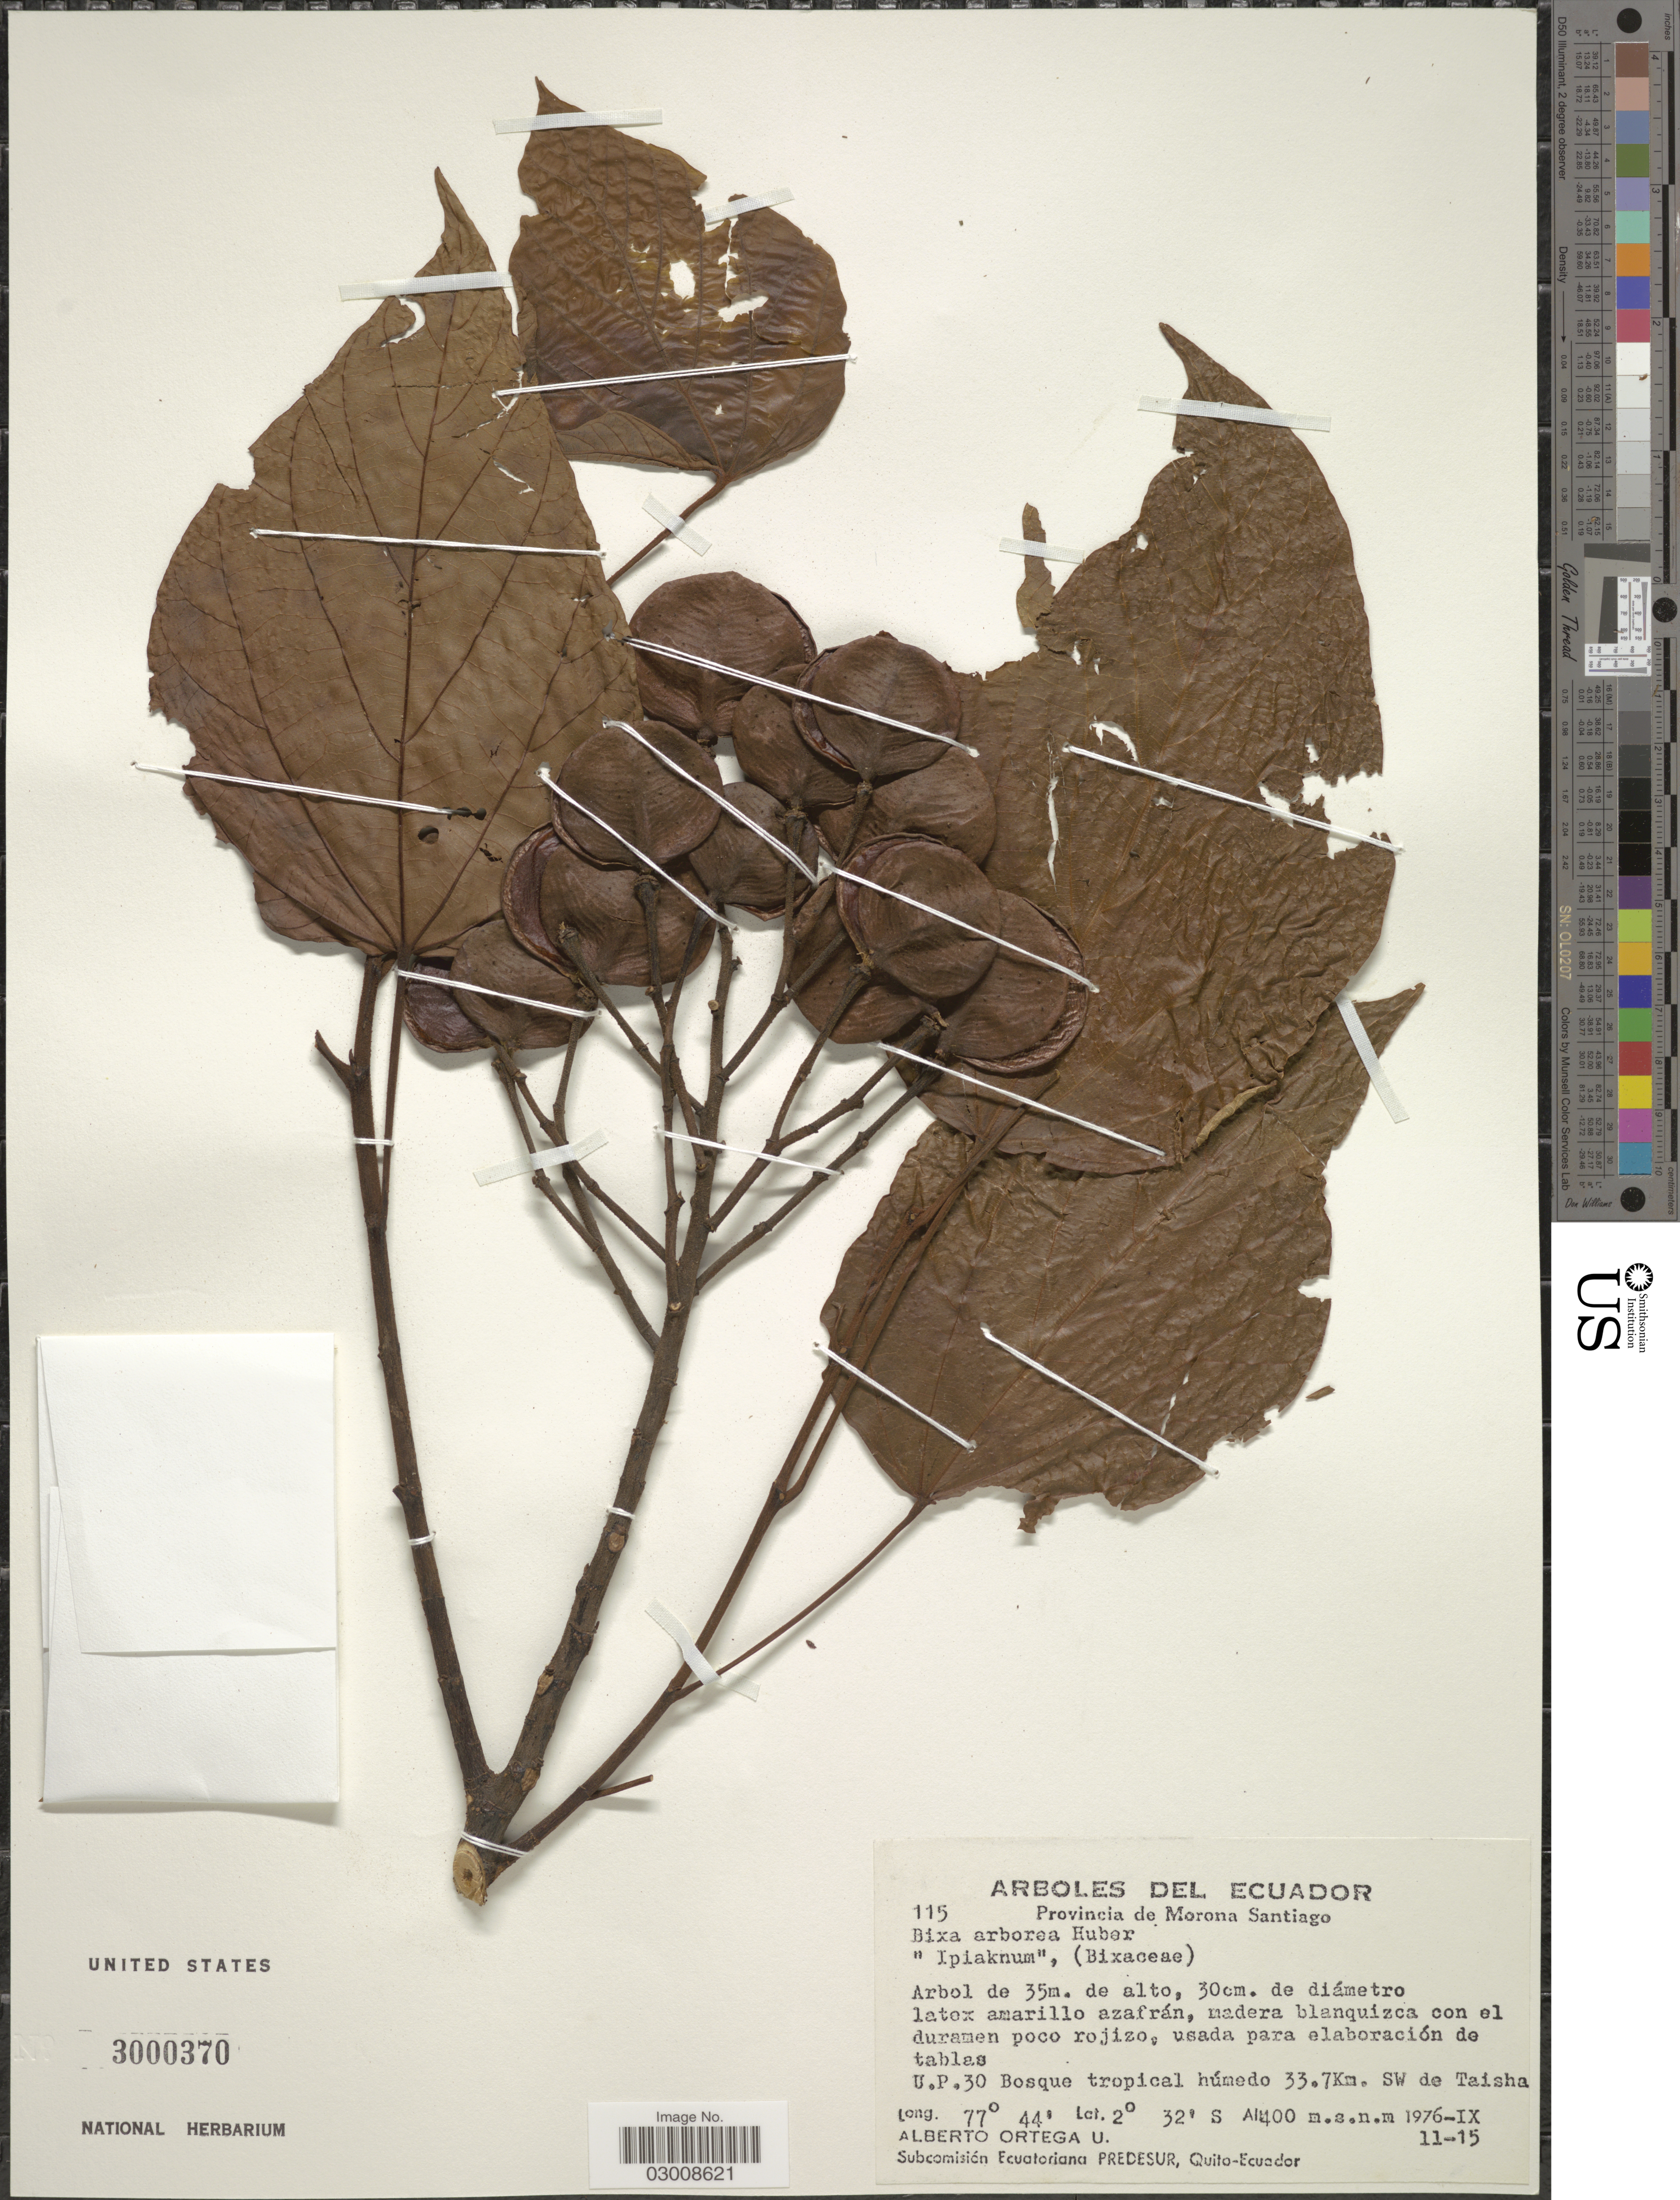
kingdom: Plantae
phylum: Tracheophyta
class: Magnoliopsida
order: Malvales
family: Bixaceae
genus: Bixa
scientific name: Bixa arborea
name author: Huber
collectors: A. T. Ortega U.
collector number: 115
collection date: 1976-09-11/1976-09-15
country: Ecuador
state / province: Morona-Santiago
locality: U.P. 30 Bosque tropical húmedo 33. 7KM. SW de Taisha.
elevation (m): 400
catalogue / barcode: US 3000370